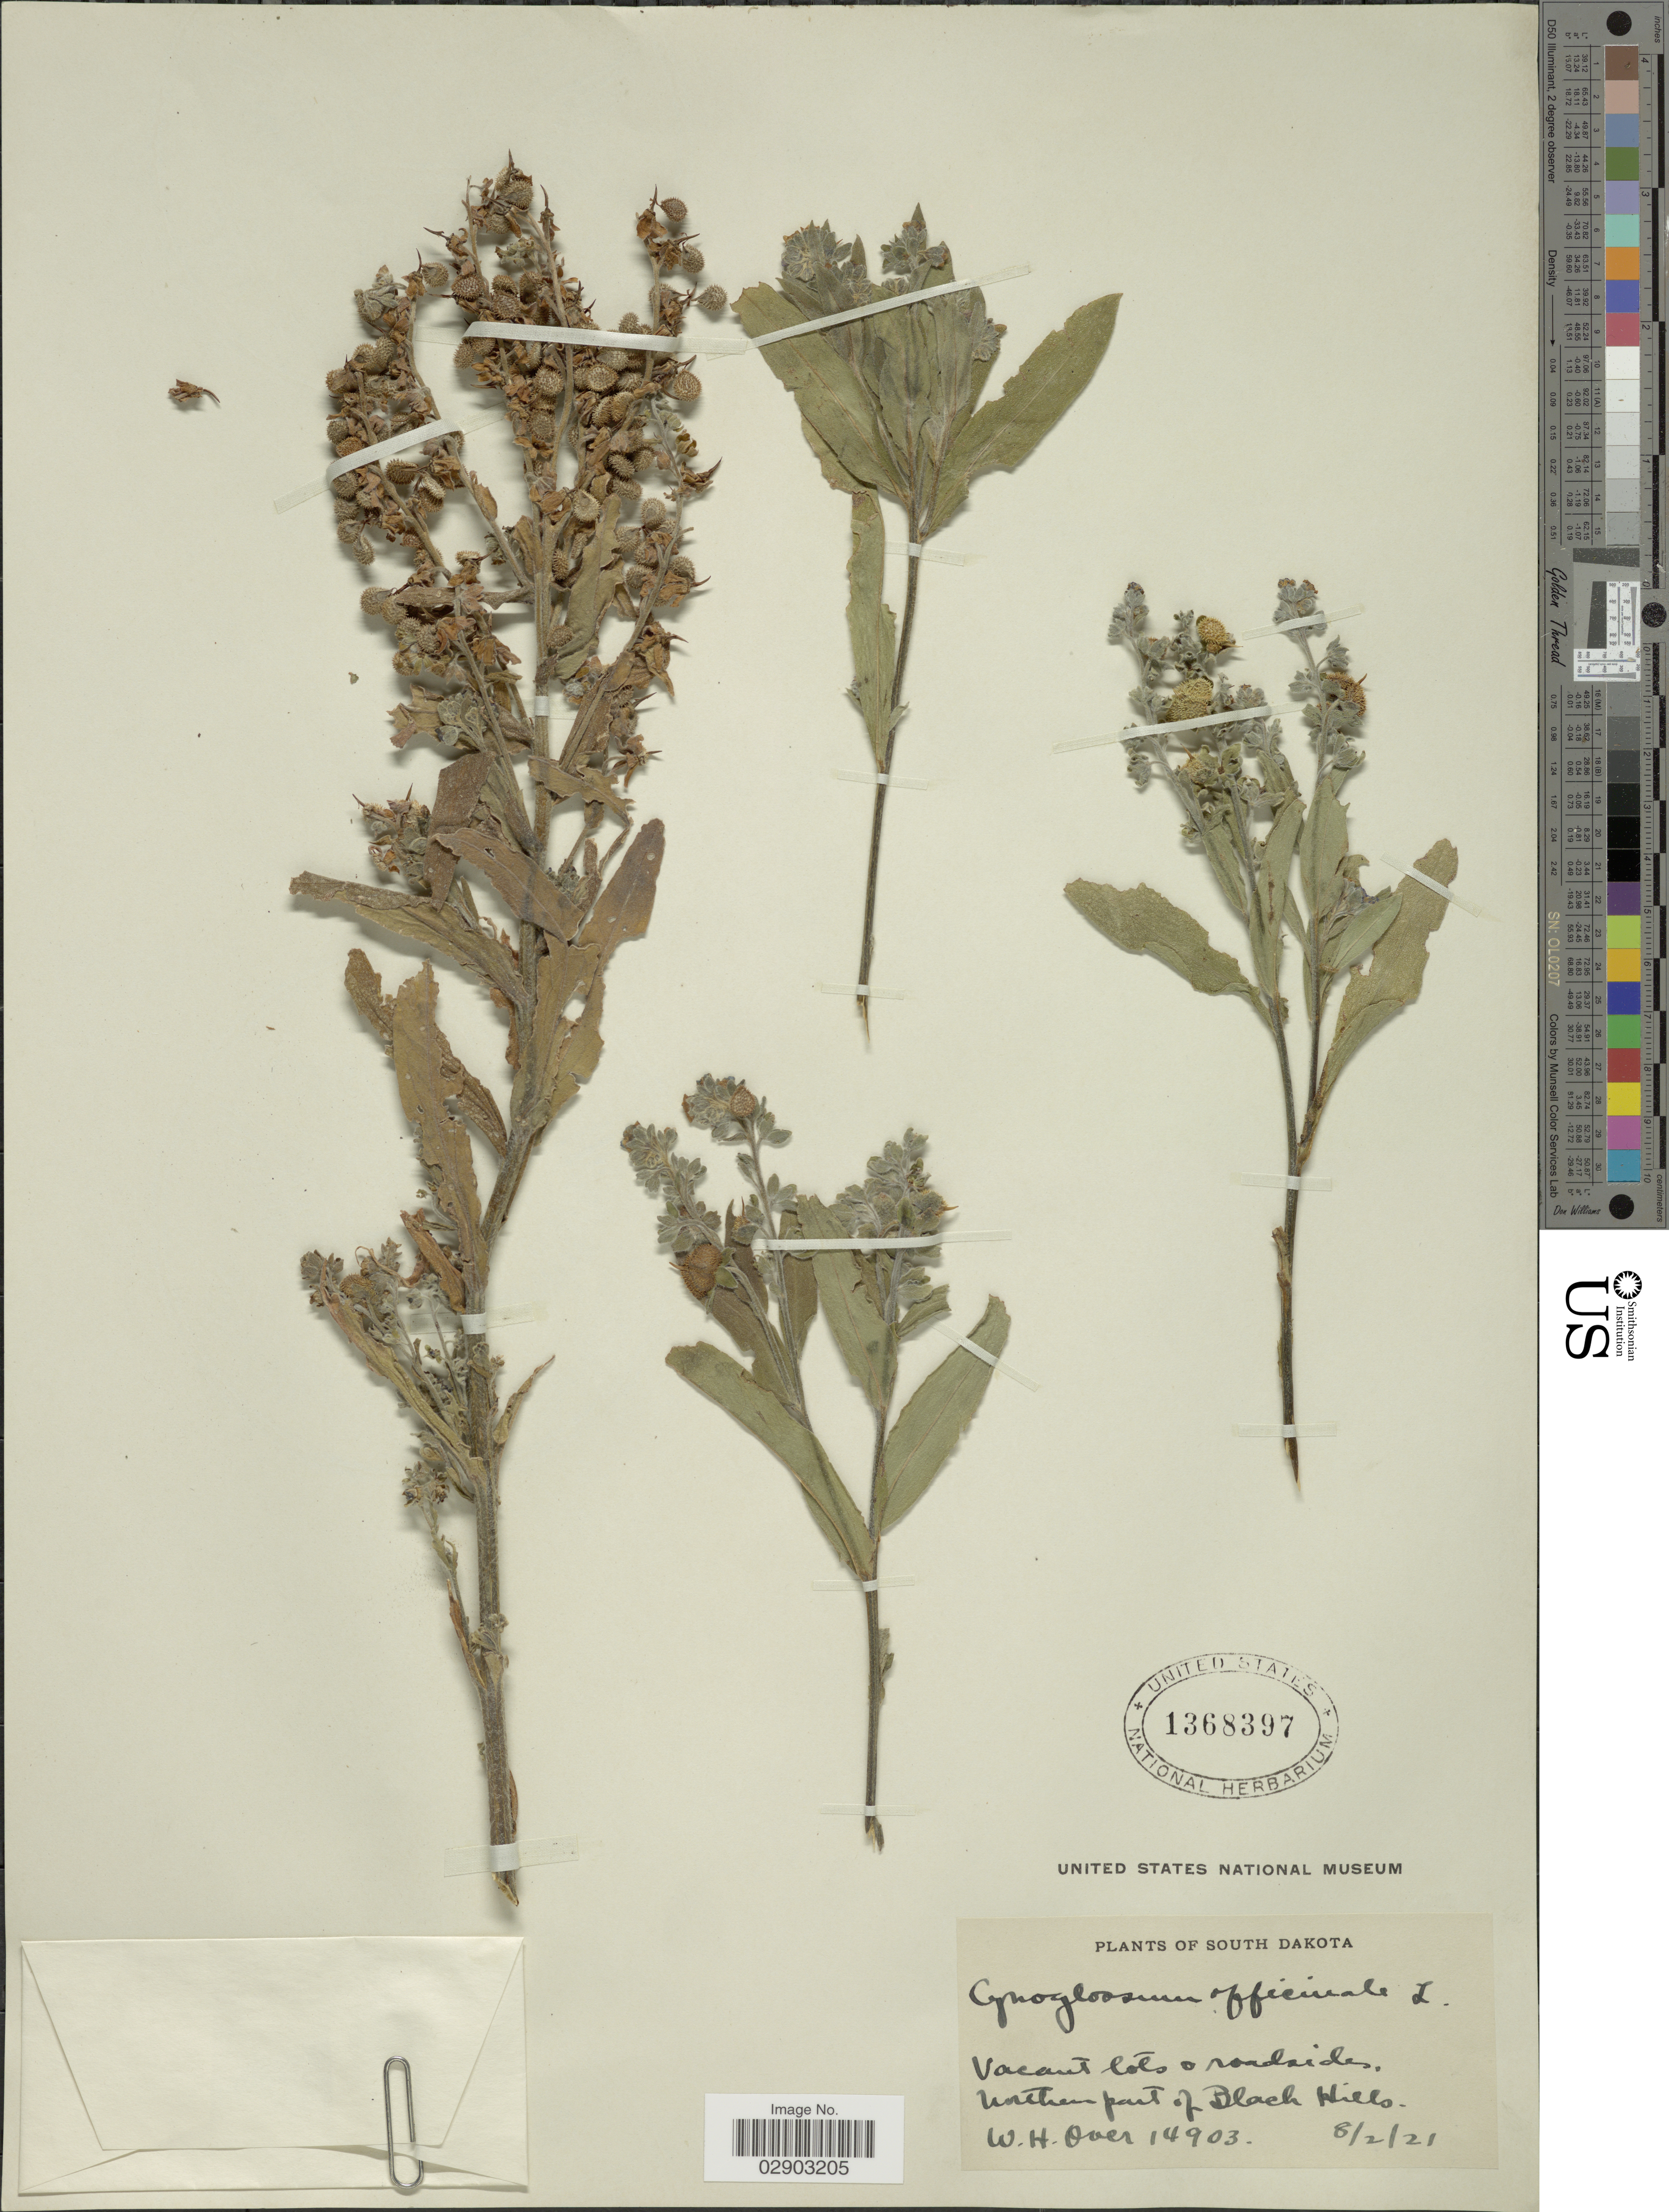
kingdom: Plantae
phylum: Tracheophyta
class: Magnoliopsida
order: Boraginales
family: Boraginaceae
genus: Cynoglossum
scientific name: Cynoglossum officinale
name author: L.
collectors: W. Over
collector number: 14903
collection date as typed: Transcribed d/m/y: 8/2/21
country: United States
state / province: South Dakota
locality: Northern part of Black Hills.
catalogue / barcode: US 1368397